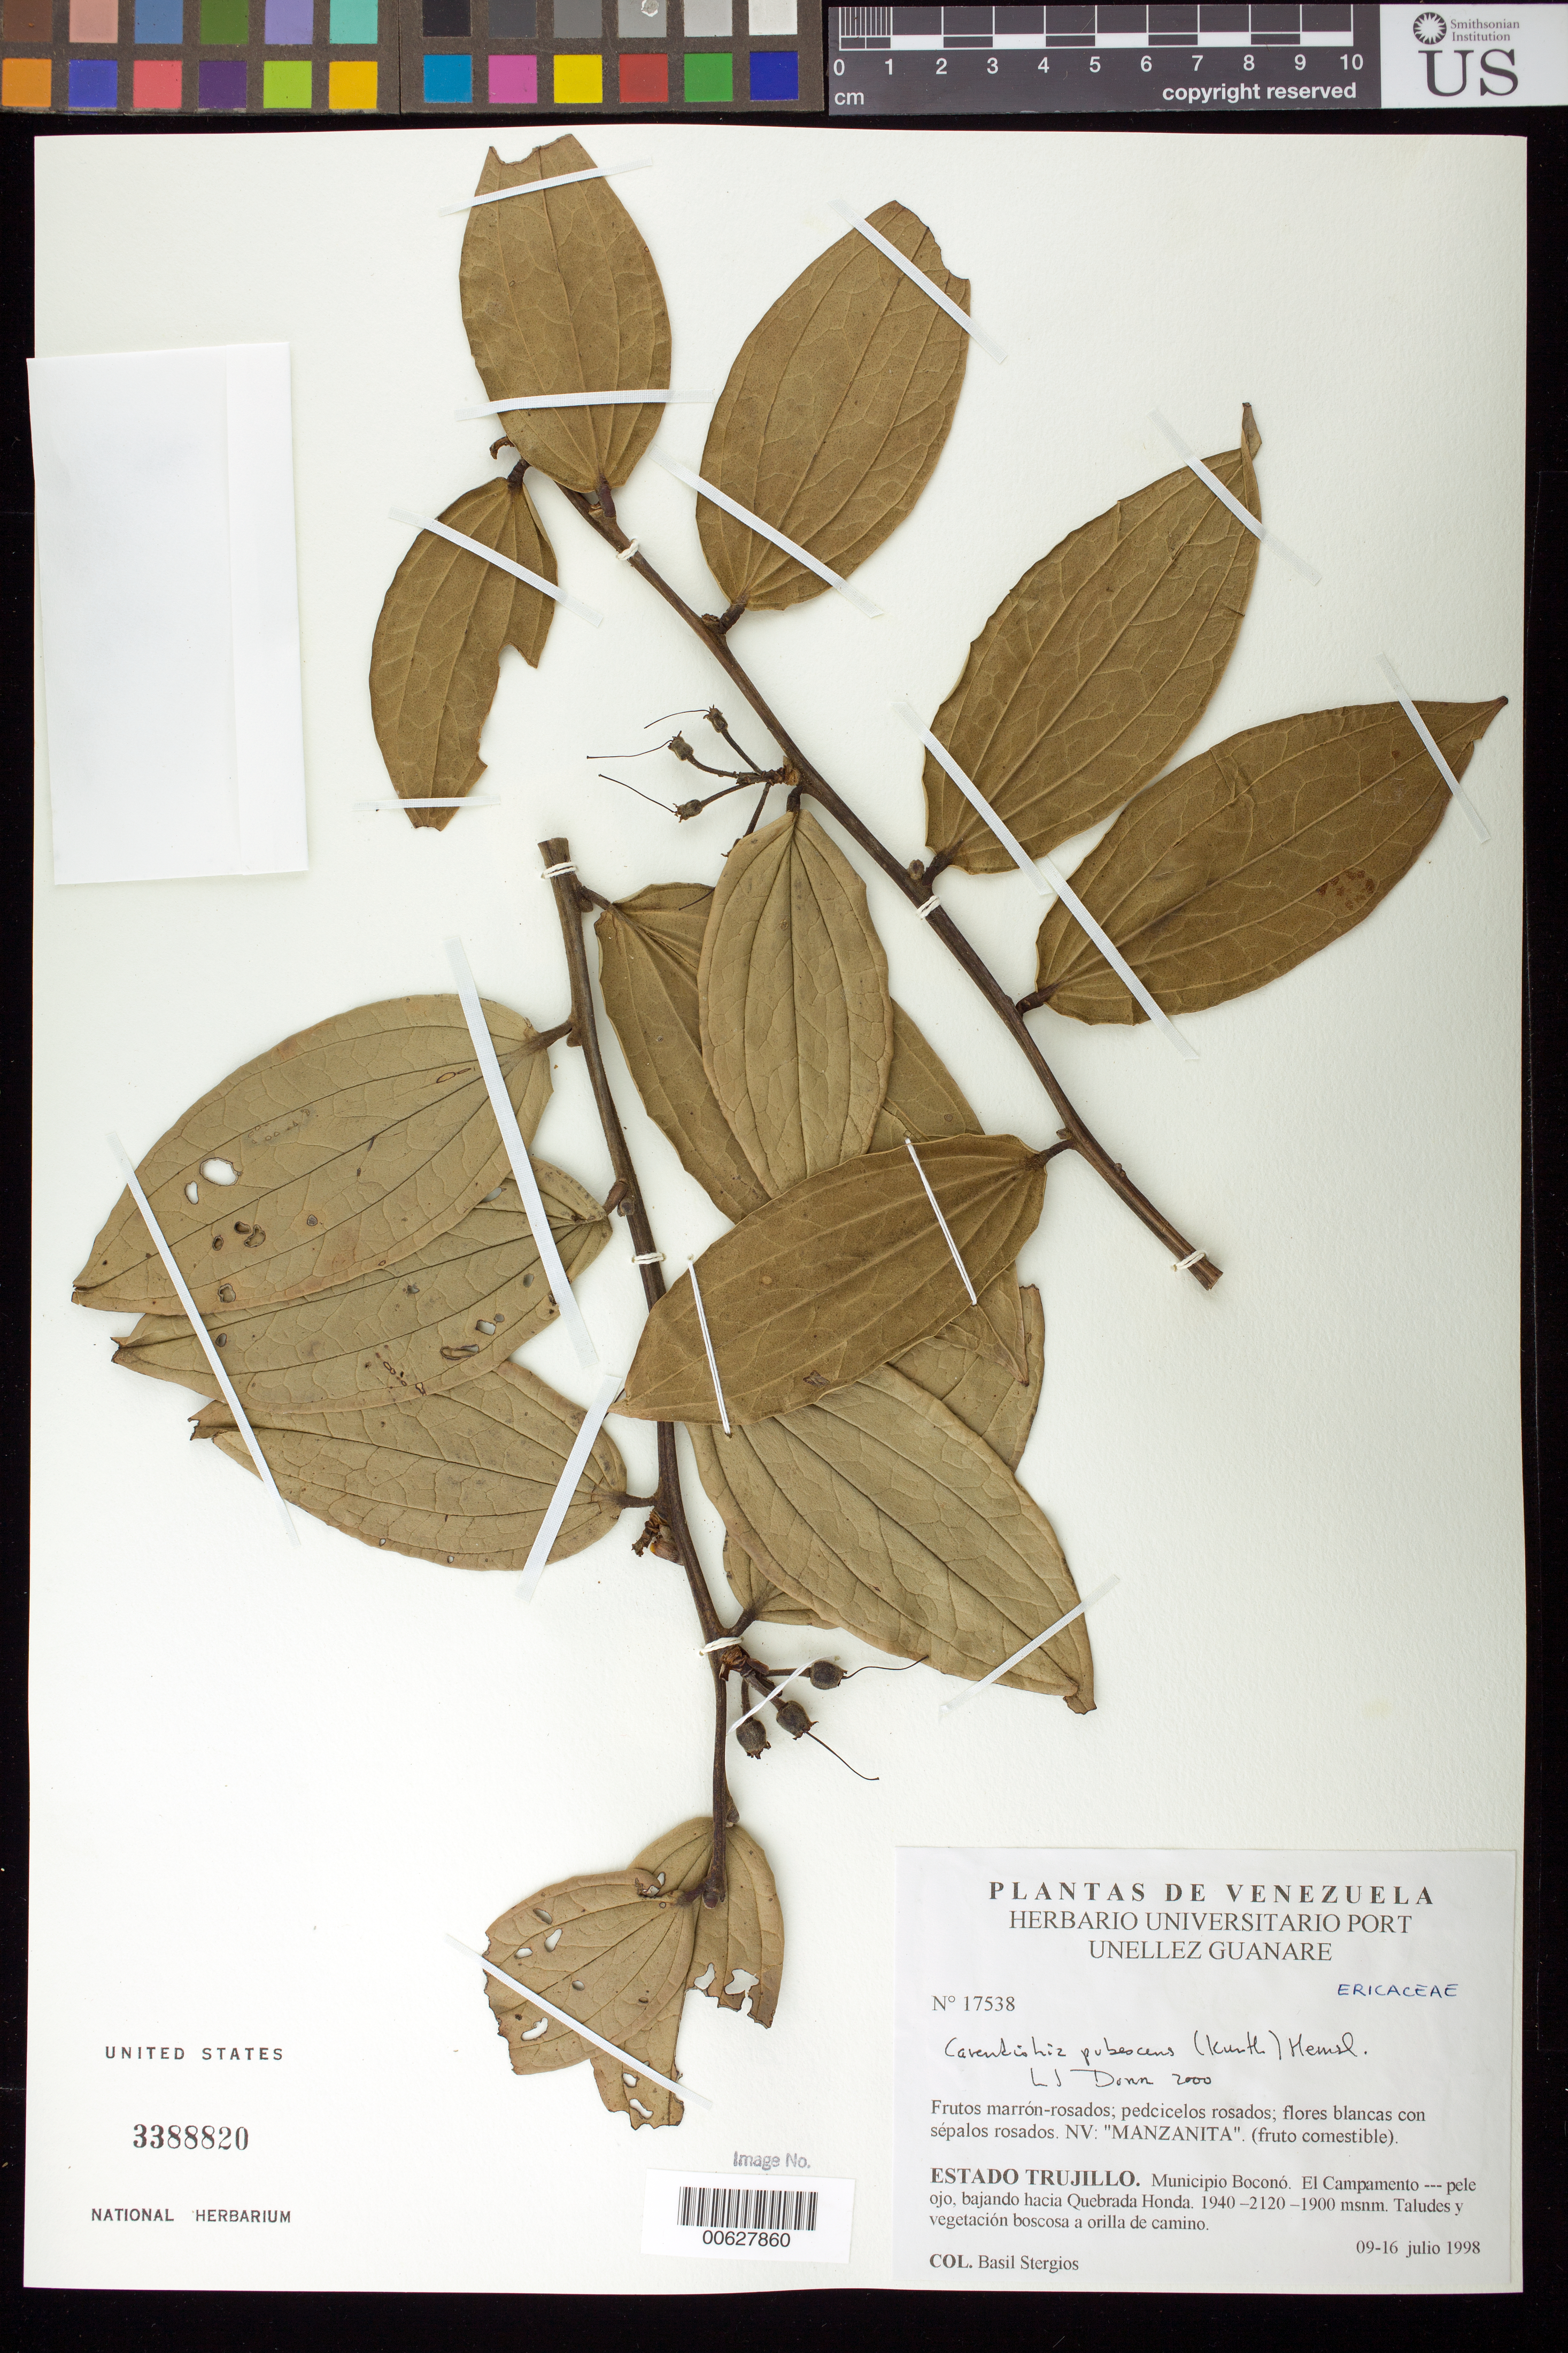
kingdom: Plantae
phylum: Tracheophyta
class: Magnoliopsida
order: Ericales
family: Ericaceae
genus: Cavendishia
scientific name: Cavendishia pubescens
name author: (Kunth) Hemsl.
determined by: Dorr, L. J., (BOT), Smithsonian Institution - National Museum of Natural History (UNITED STATES)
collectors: B. G. Stergios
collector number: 17538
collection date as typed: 09 Jul 1998 to 16 Jul 1998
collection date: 1998-07-09/1998-07-16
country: Venezuela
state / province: Trujillo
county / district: Boconó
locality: Parque Nacional Guaramacal, El campamento-pele ojo, bajando hacia Quebrada Honda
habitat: Taludes y vegetación boscosa a orilla de camino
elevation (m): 1900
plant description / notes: Common name: Manzanita; NY, PORT, US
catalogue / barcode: US 3388820